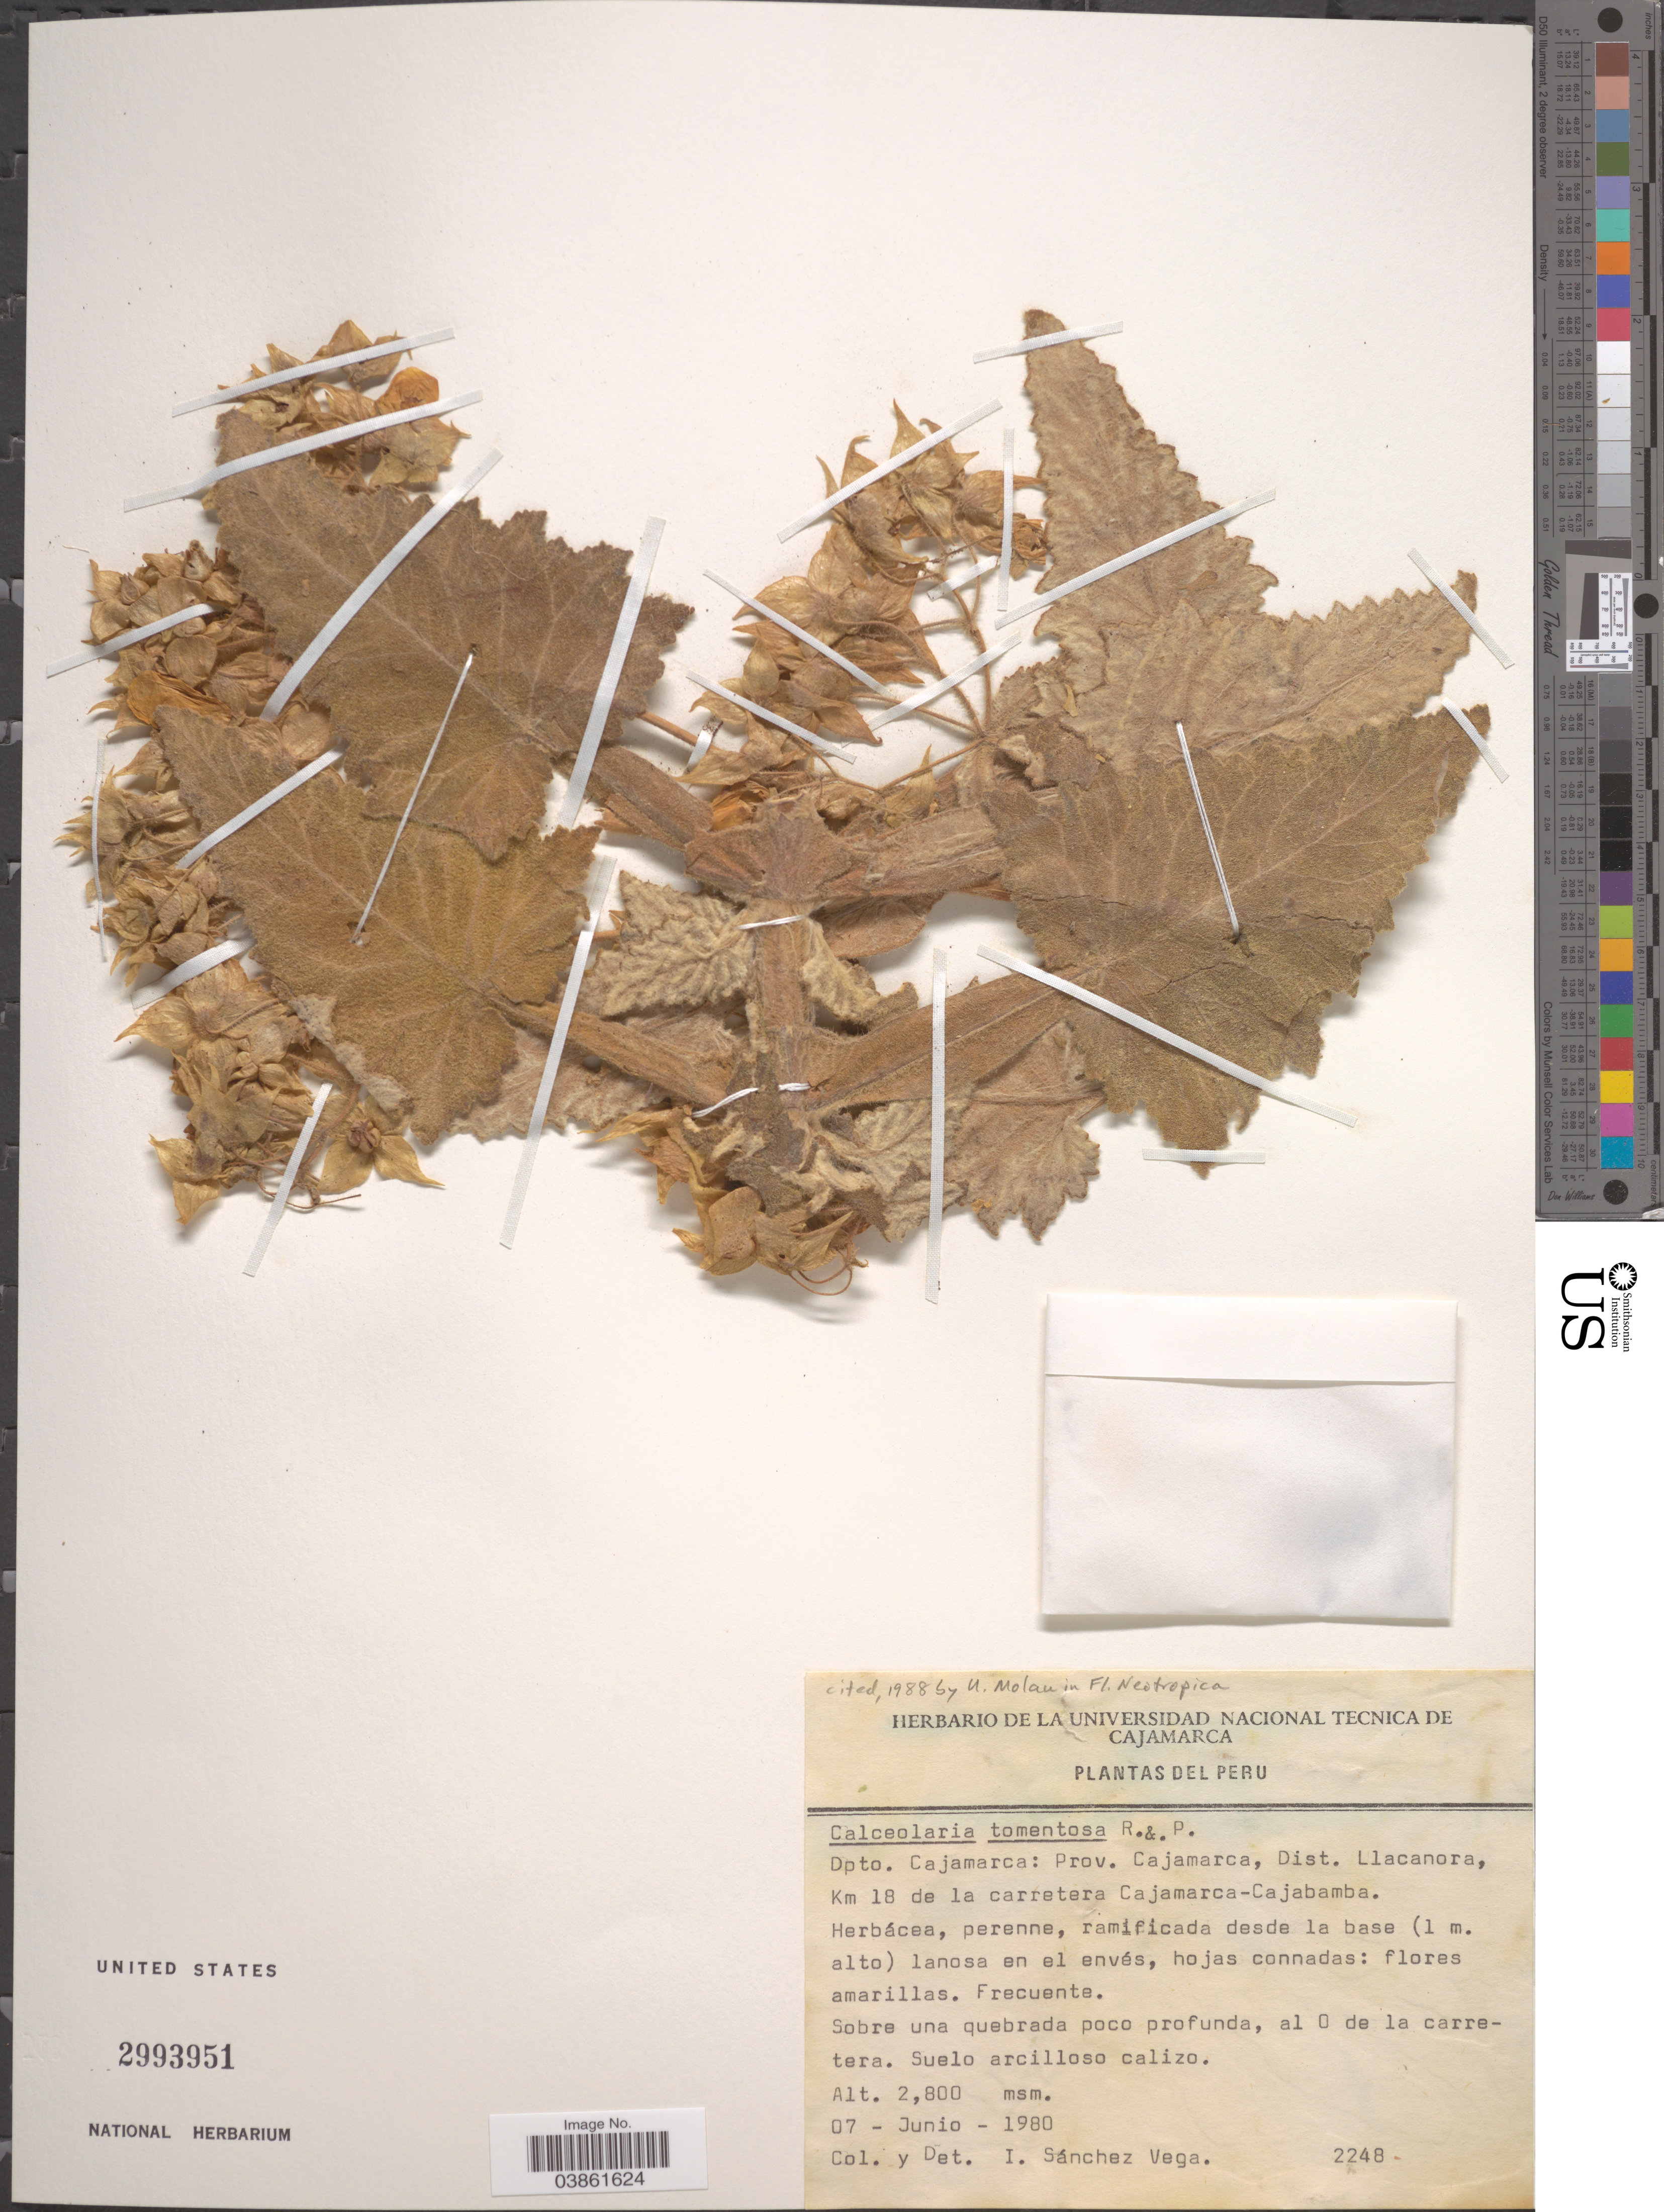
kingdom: Plantae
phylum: Tracheophyta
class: Magnoliopsida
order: Lamiales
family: Calceolariaceae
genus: Calceolaria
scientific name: Calceolaria tomentosa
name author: Ruiz & Pav.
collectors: I. Sánchez Vega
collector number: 2248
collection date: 1980-06-07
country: Peru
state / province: Cajamarca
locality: Dpto. Cajamarca: Prov. Cajamarca, Dist. Llacanora, Km 18 de la carretera Cajamarca-Cajabamba.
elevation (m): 2800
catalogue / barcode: US 2993951